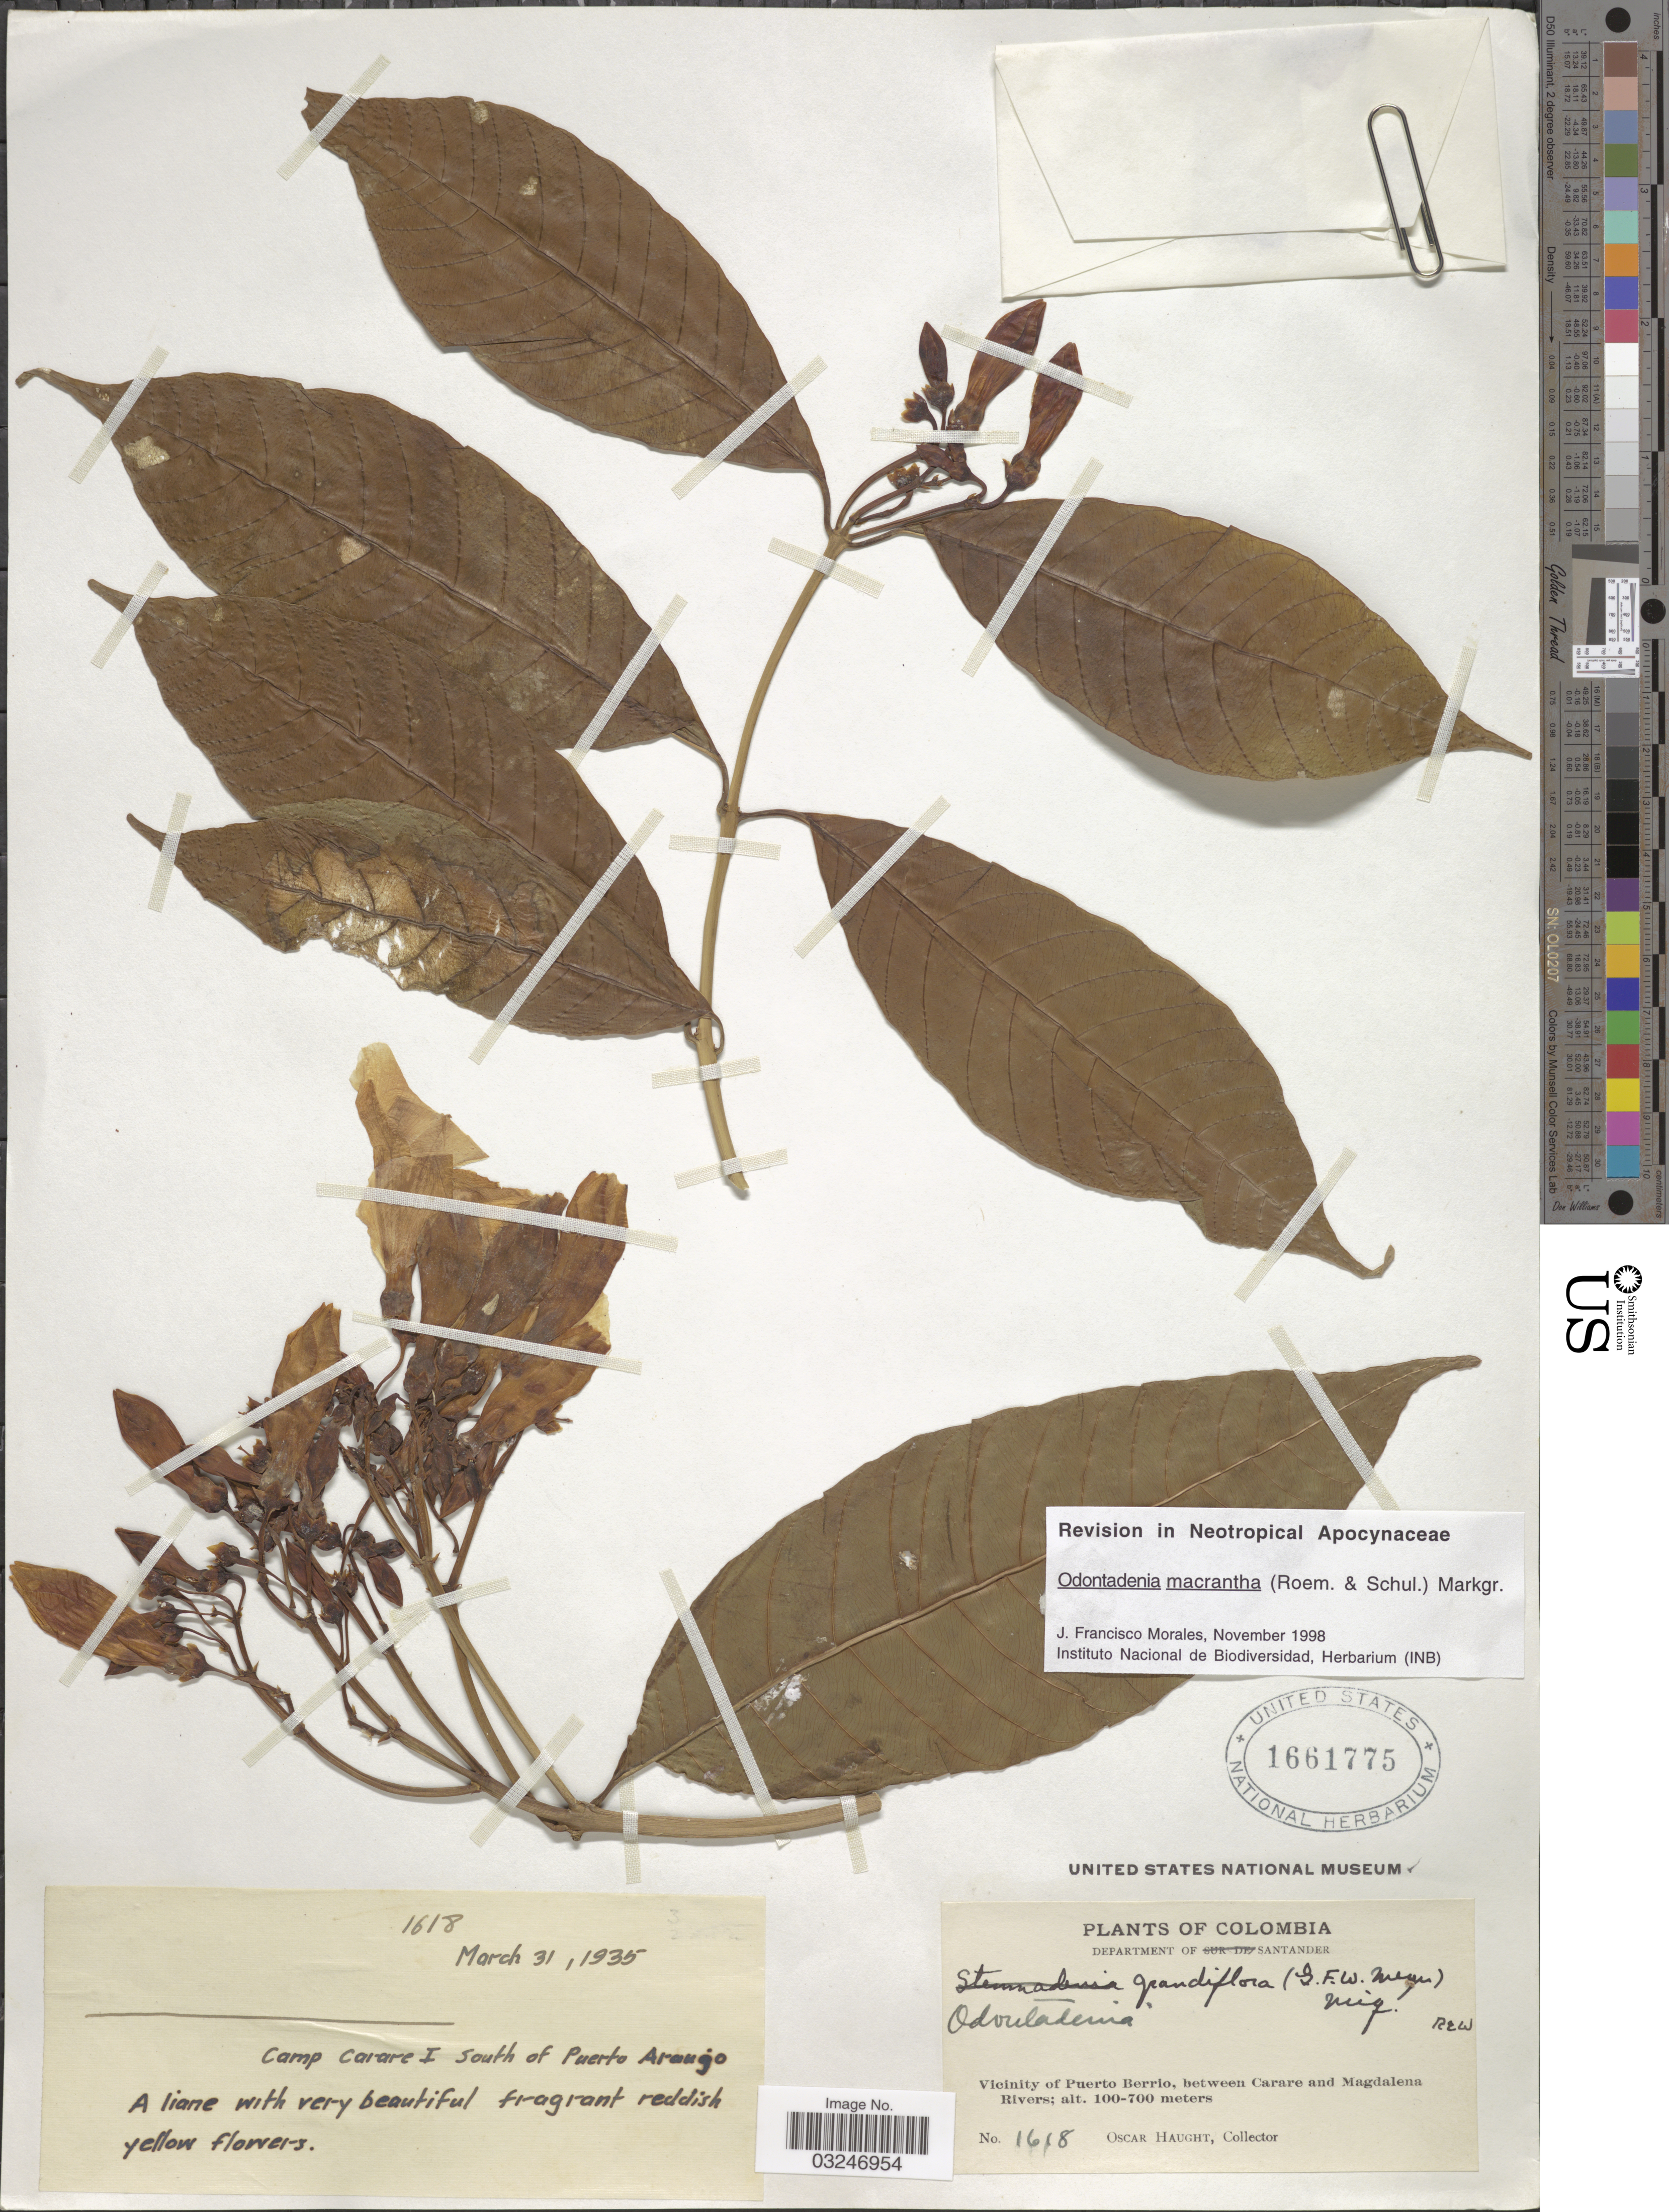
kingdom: Plantae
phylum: Tracheophyta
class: Magnoliopsida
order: Gentianales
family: Apocynaceae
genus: Odontadenia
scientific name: Odontadenia macrantha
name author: (Roem. & Schult.) Markgr.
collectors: O. Haught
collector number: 1618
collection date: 1935-03-31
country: Colombia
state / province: Santander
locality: Department of Santander. Vicinity of Puerto Berrio, between Carare and Magdalena Rivers. Camp Carare I south of Puerto Araujo.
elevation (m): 100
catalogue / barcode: US 1661775